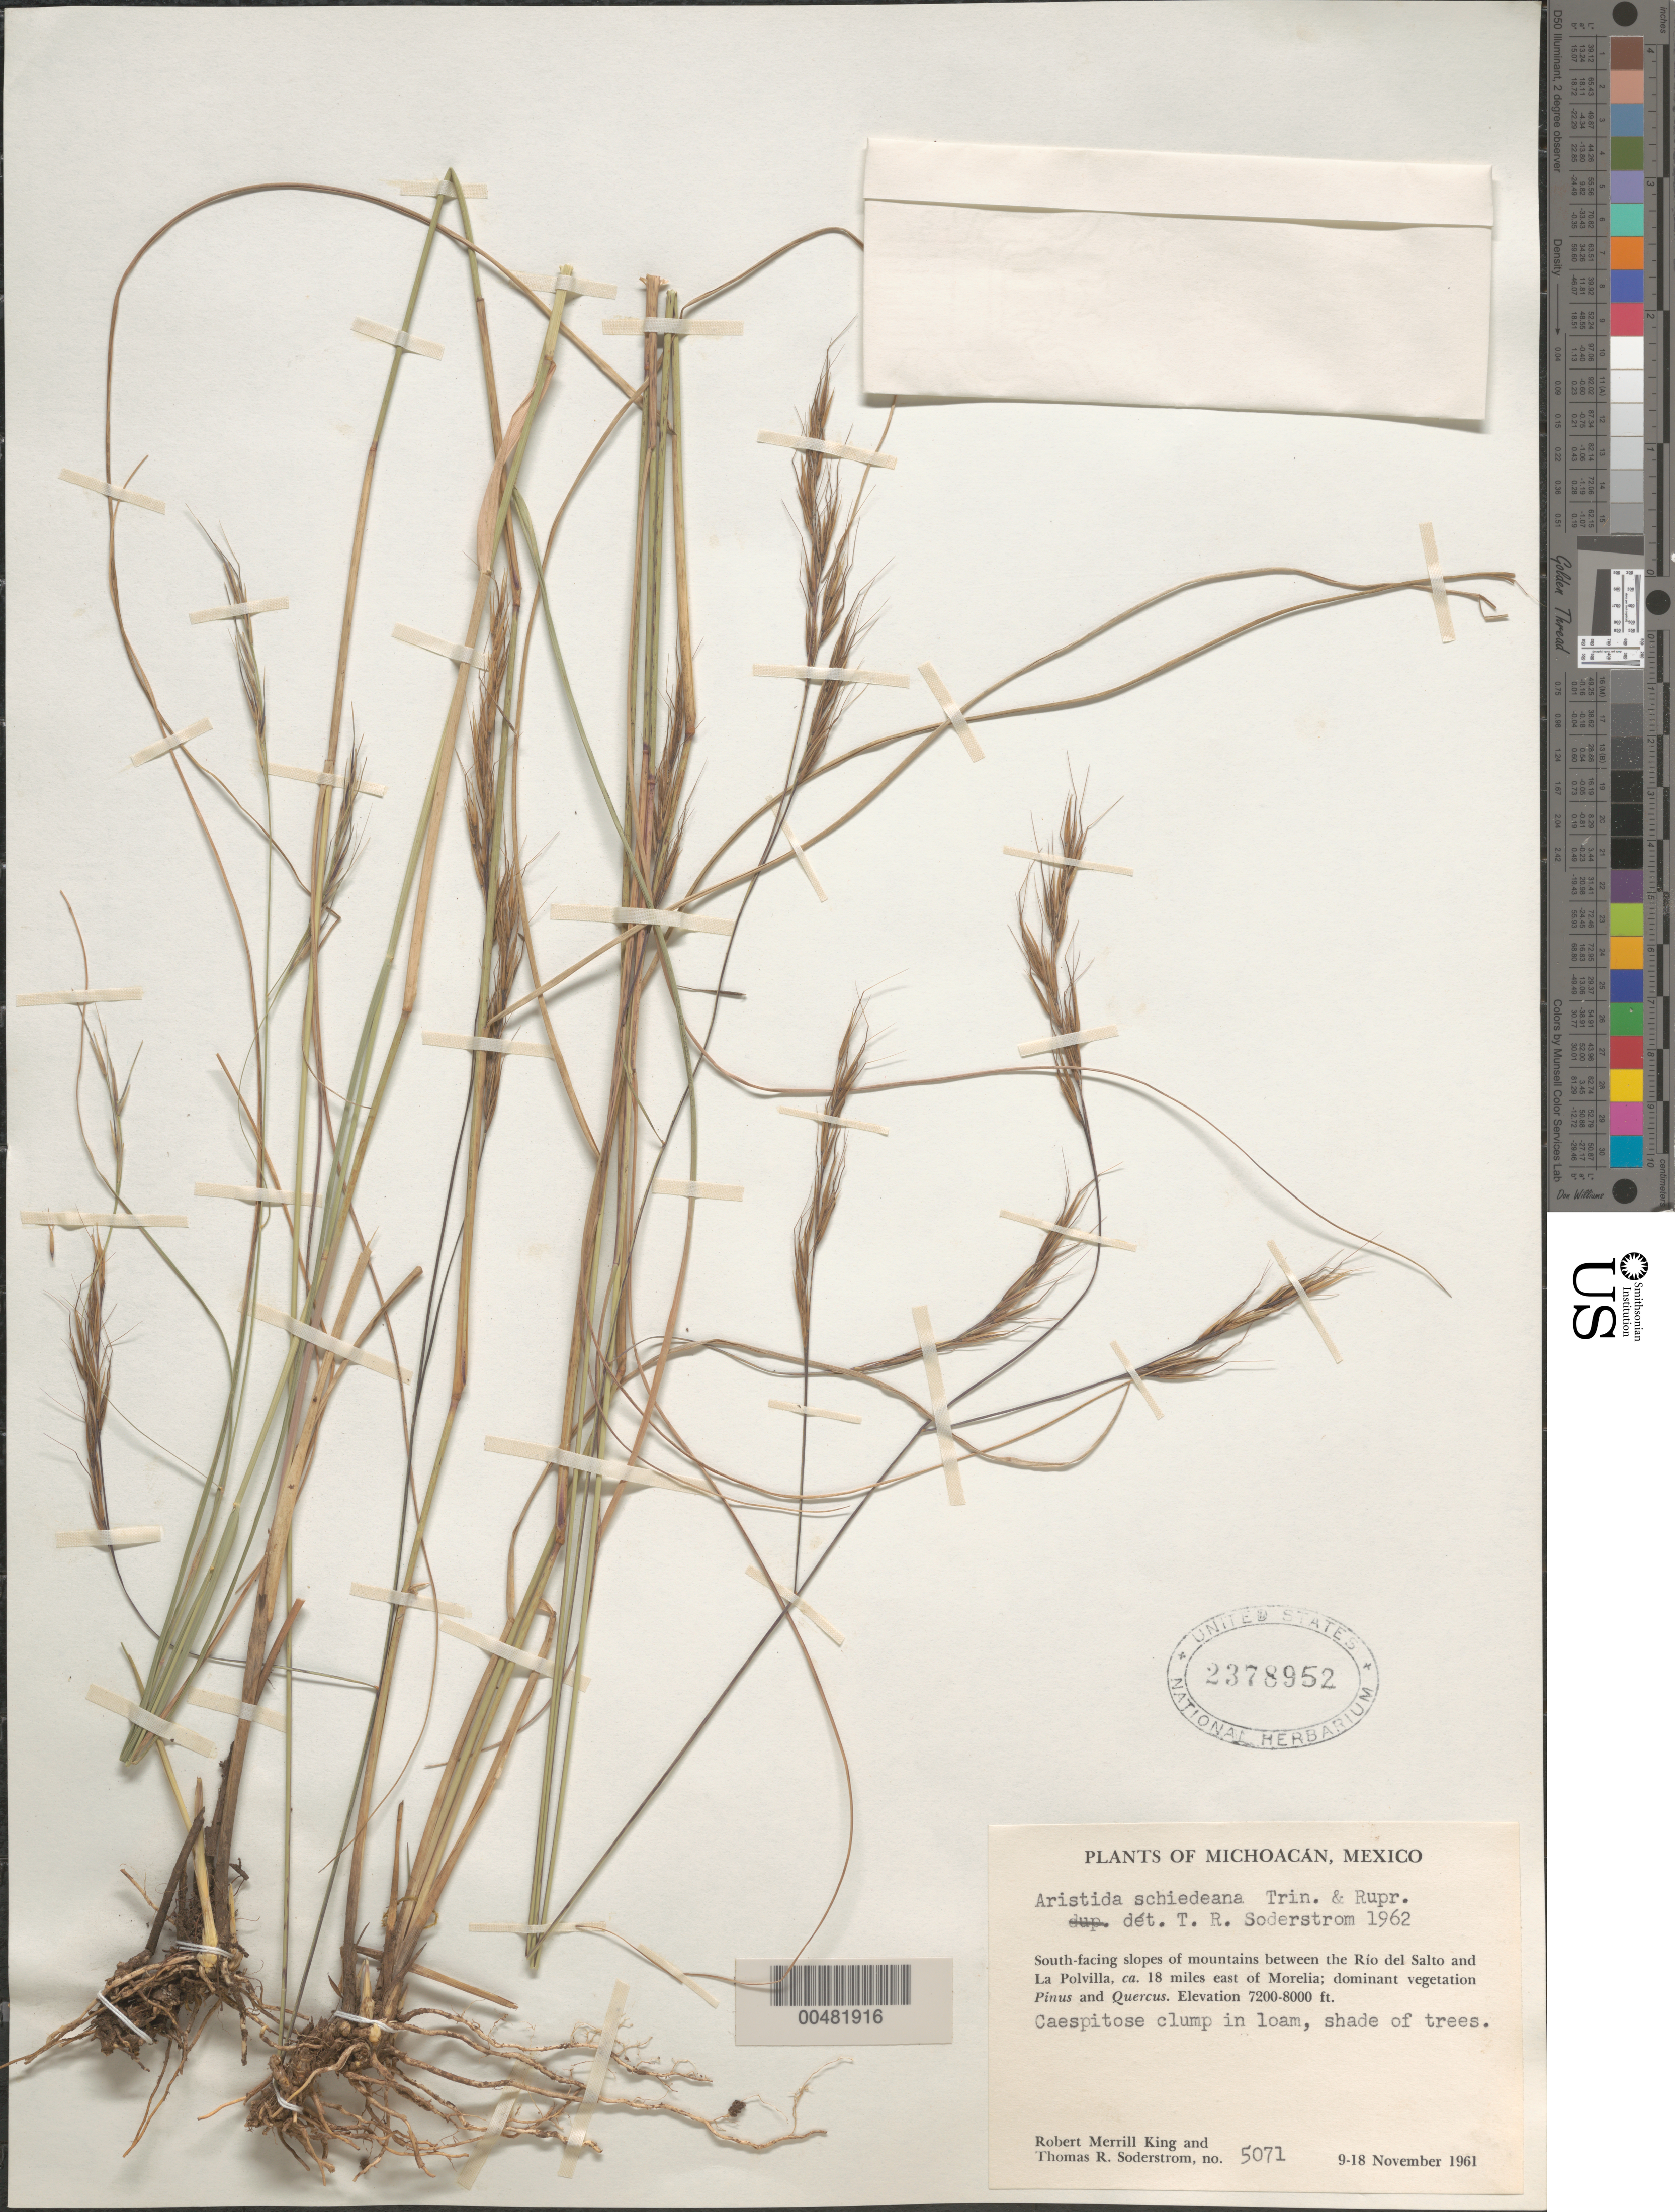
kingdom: Plantae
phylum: Tracheophyta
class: Liliopsida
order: Poales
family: Poaceae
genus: Aristida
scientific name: Aristida schiedeana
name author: Trin. & Rupr.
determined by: Soderstrom, T. R.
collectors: R. M. King & T. R. Soderstrom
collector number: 5071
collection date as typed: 9 Nov 1961 to 18 Nov 1961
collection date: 1961-11-09/1961-11-18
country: Mexico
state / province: Michoacán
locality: South-facing slopes of mountains between the Río de Salto and La Polvilla, ca. 18 mi E of Morelia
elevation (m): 2195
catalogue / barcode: US 2378952